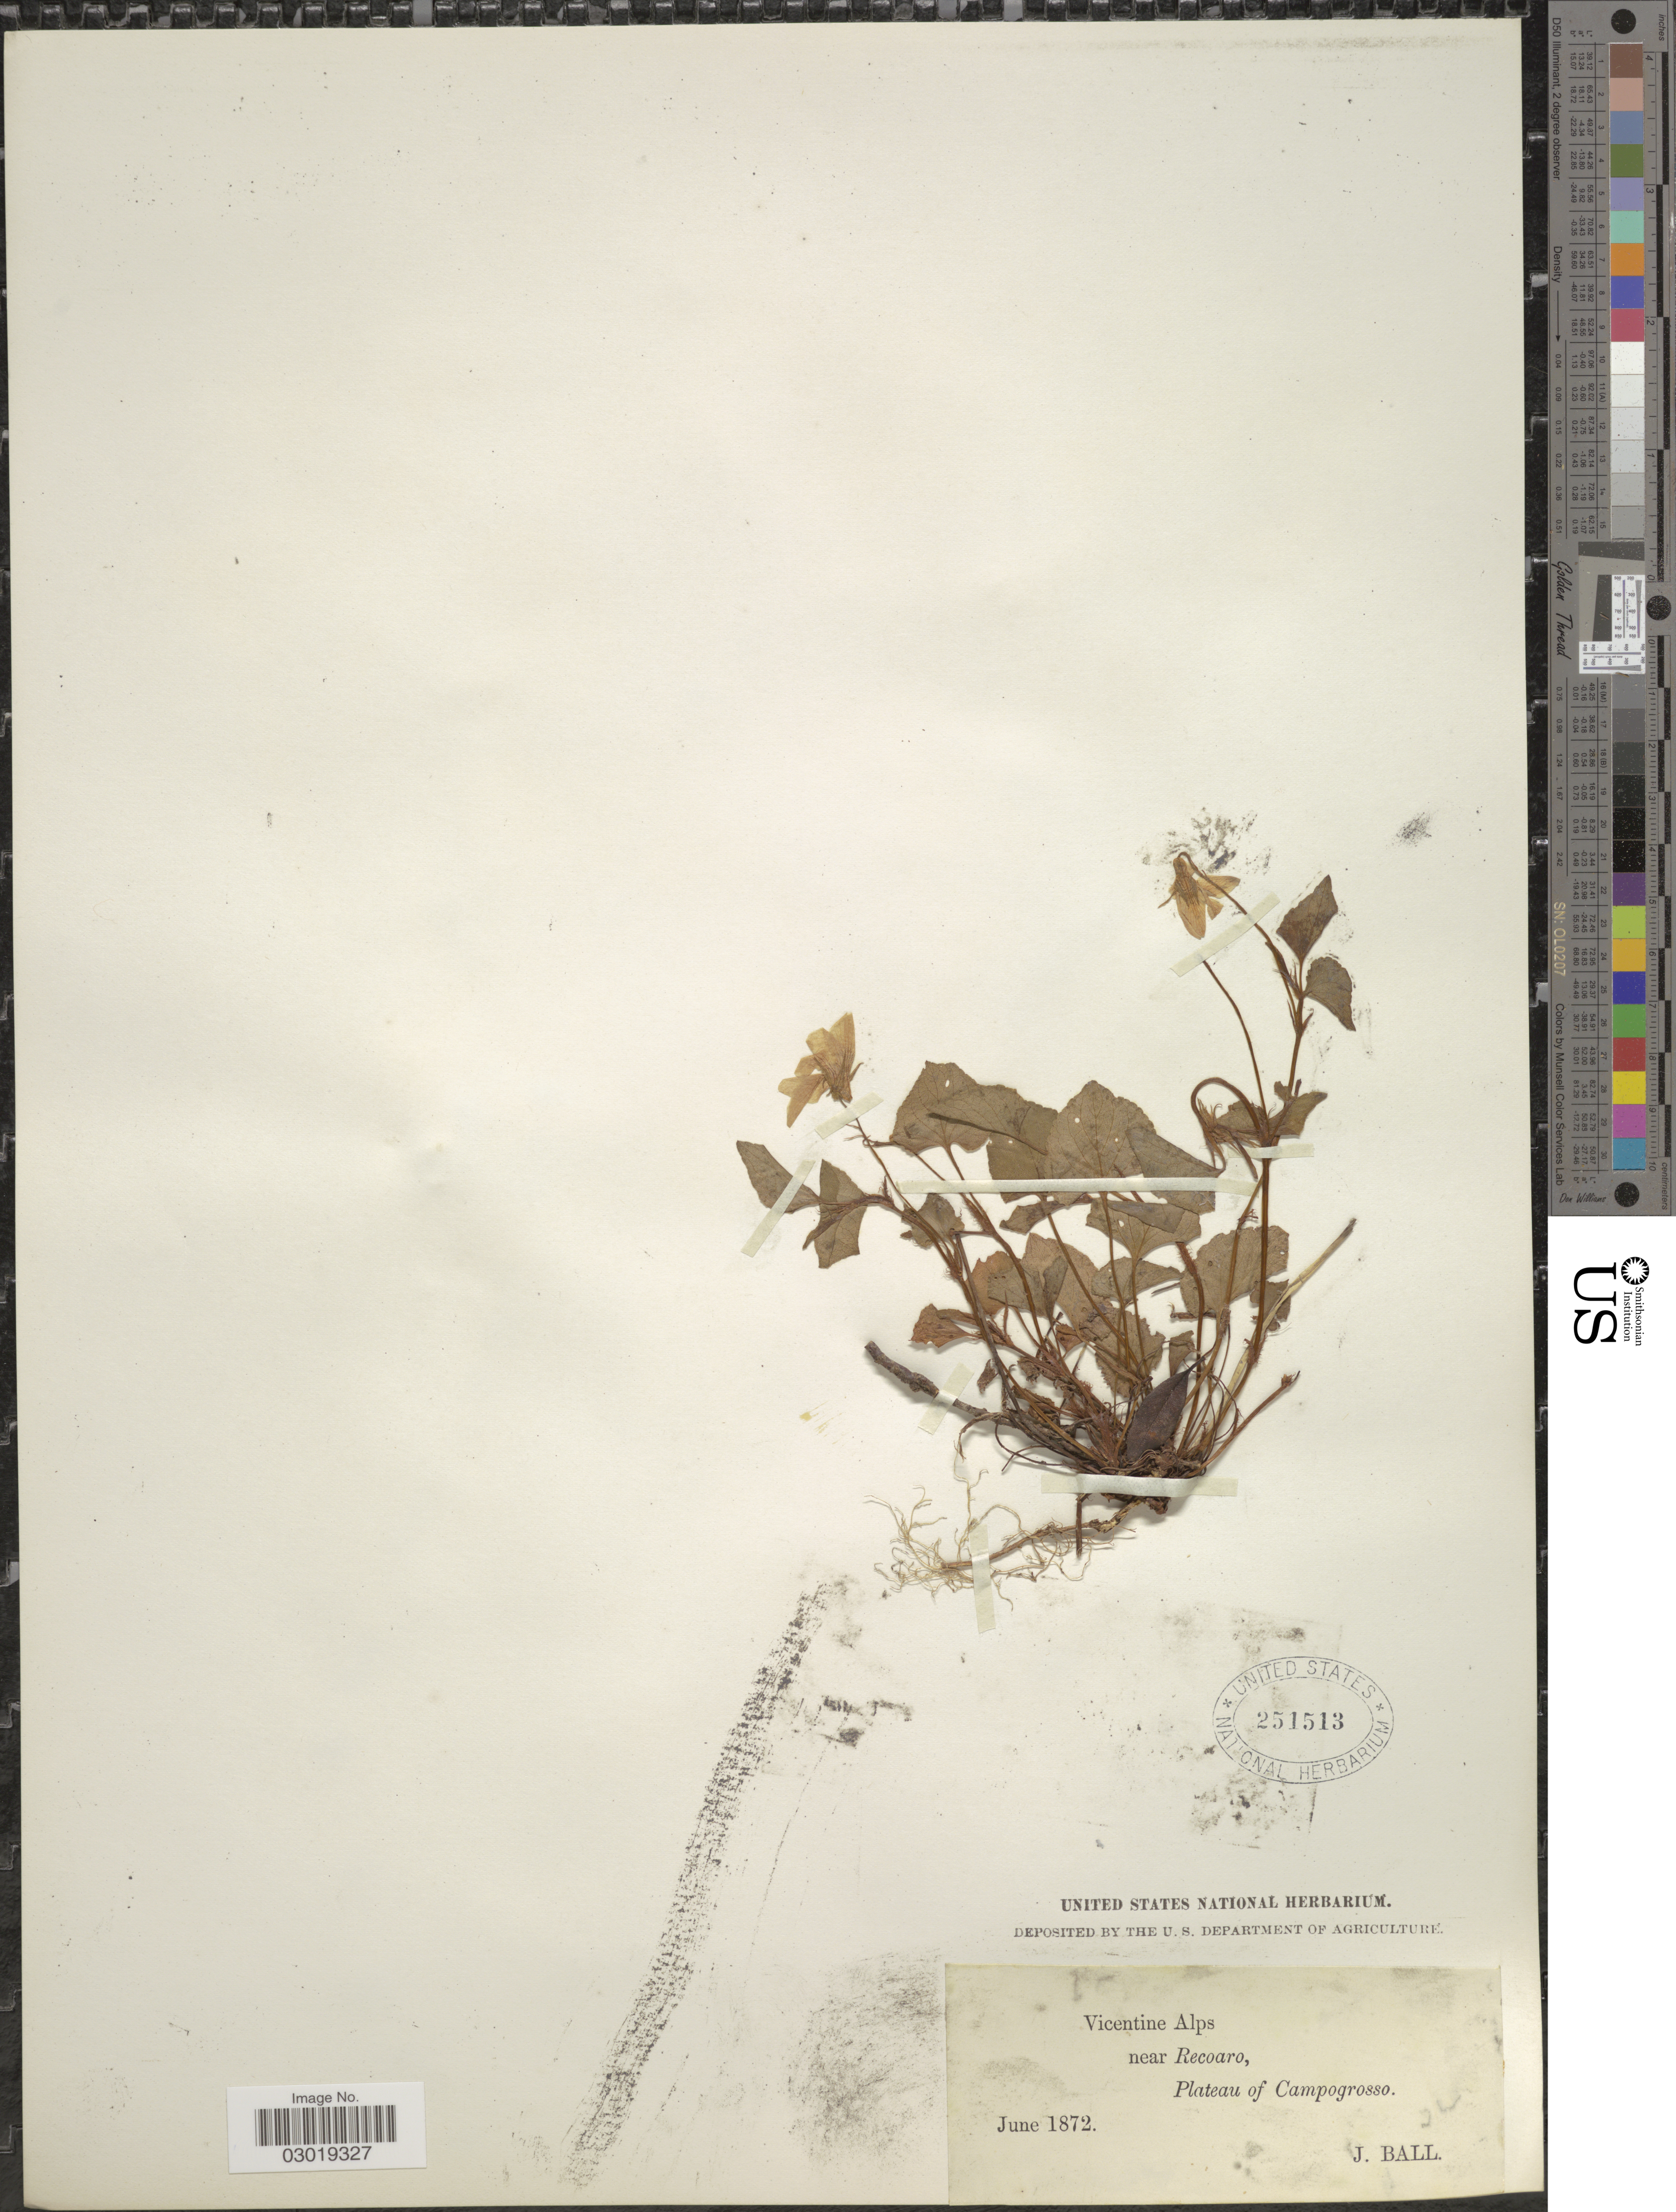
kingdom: Plantae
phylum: Tracheophyta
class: Magnoliopsida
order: Malpighiales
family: Violaceae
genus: Viola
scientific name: Viola sp.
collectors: J. Ball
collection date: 1872-06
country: Italy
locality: Vicentine Alps near Recoaro, Plateau of Campogrosso.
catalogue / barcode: US 251513